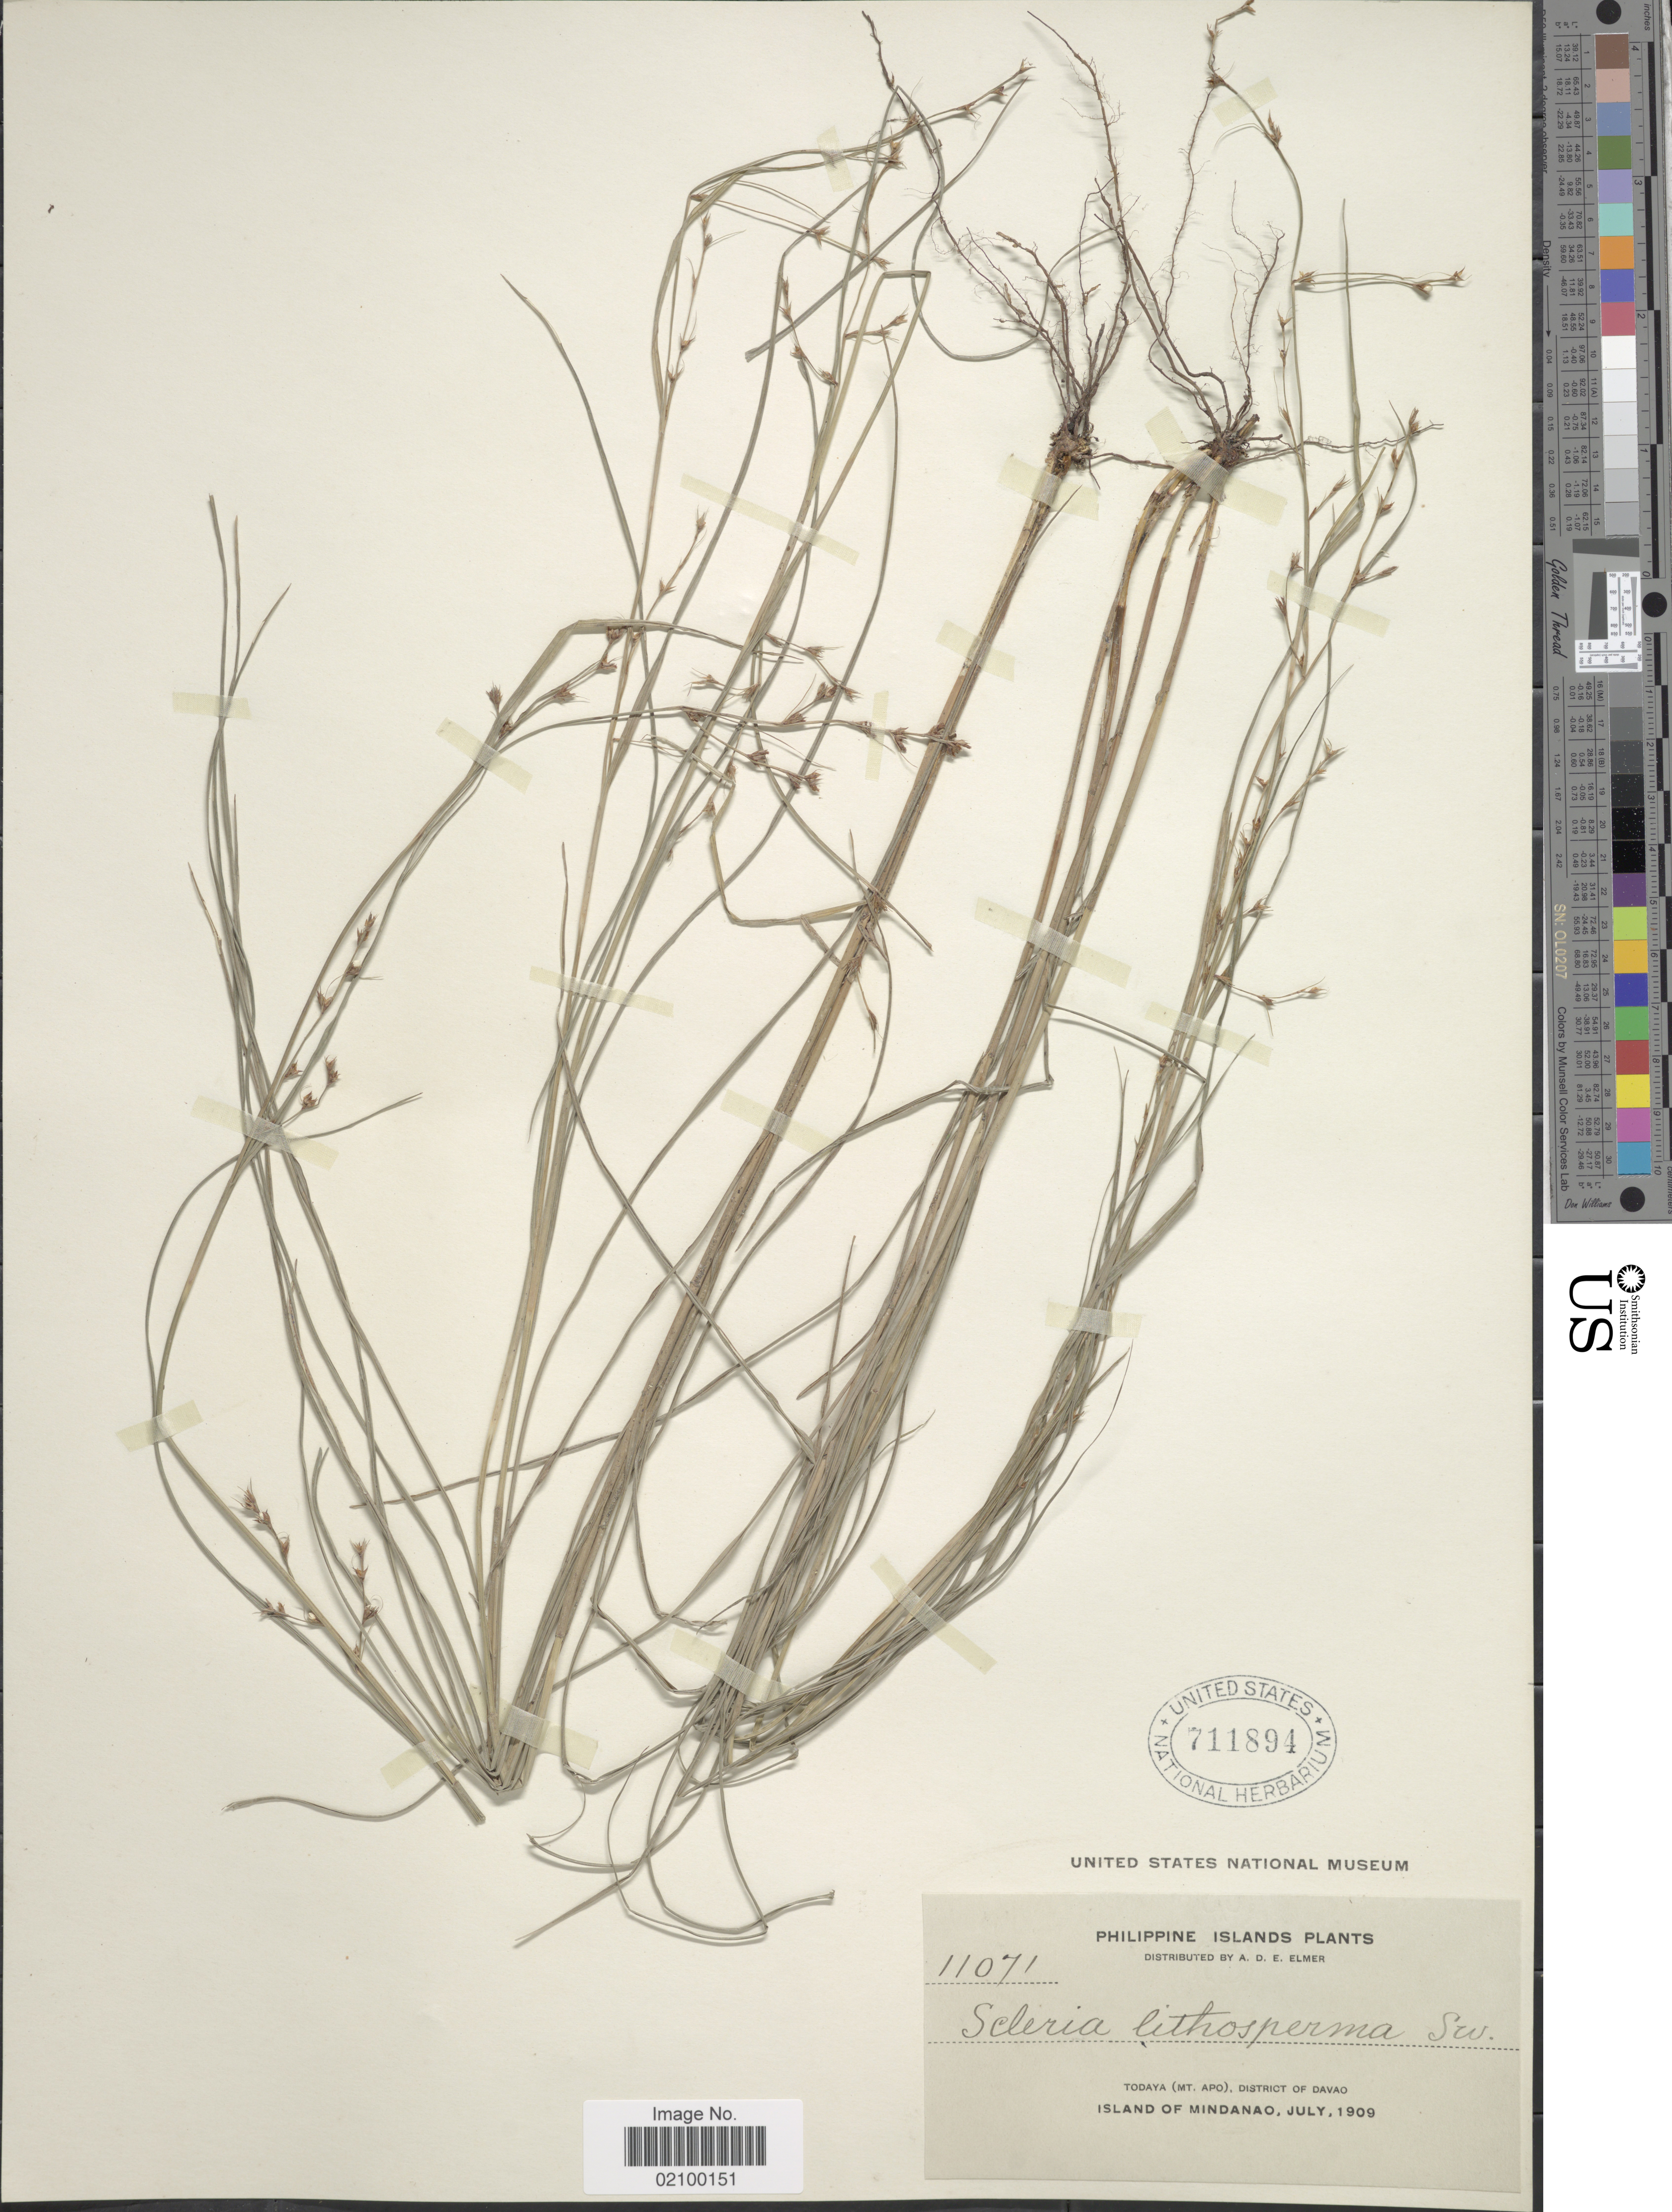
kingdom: Plantae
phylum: Tracheophyta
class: Liliopsida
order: Poales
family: Cyperaceae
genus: Scleria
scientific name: Scleria lithosperma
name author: (L.) Sw.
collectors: A. D. E. Elmer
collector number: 11071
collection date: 1909-07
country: Philippines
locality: Todaya (Mt. Apo), District of Davao, Island of Mindanao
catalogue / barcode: US 711894